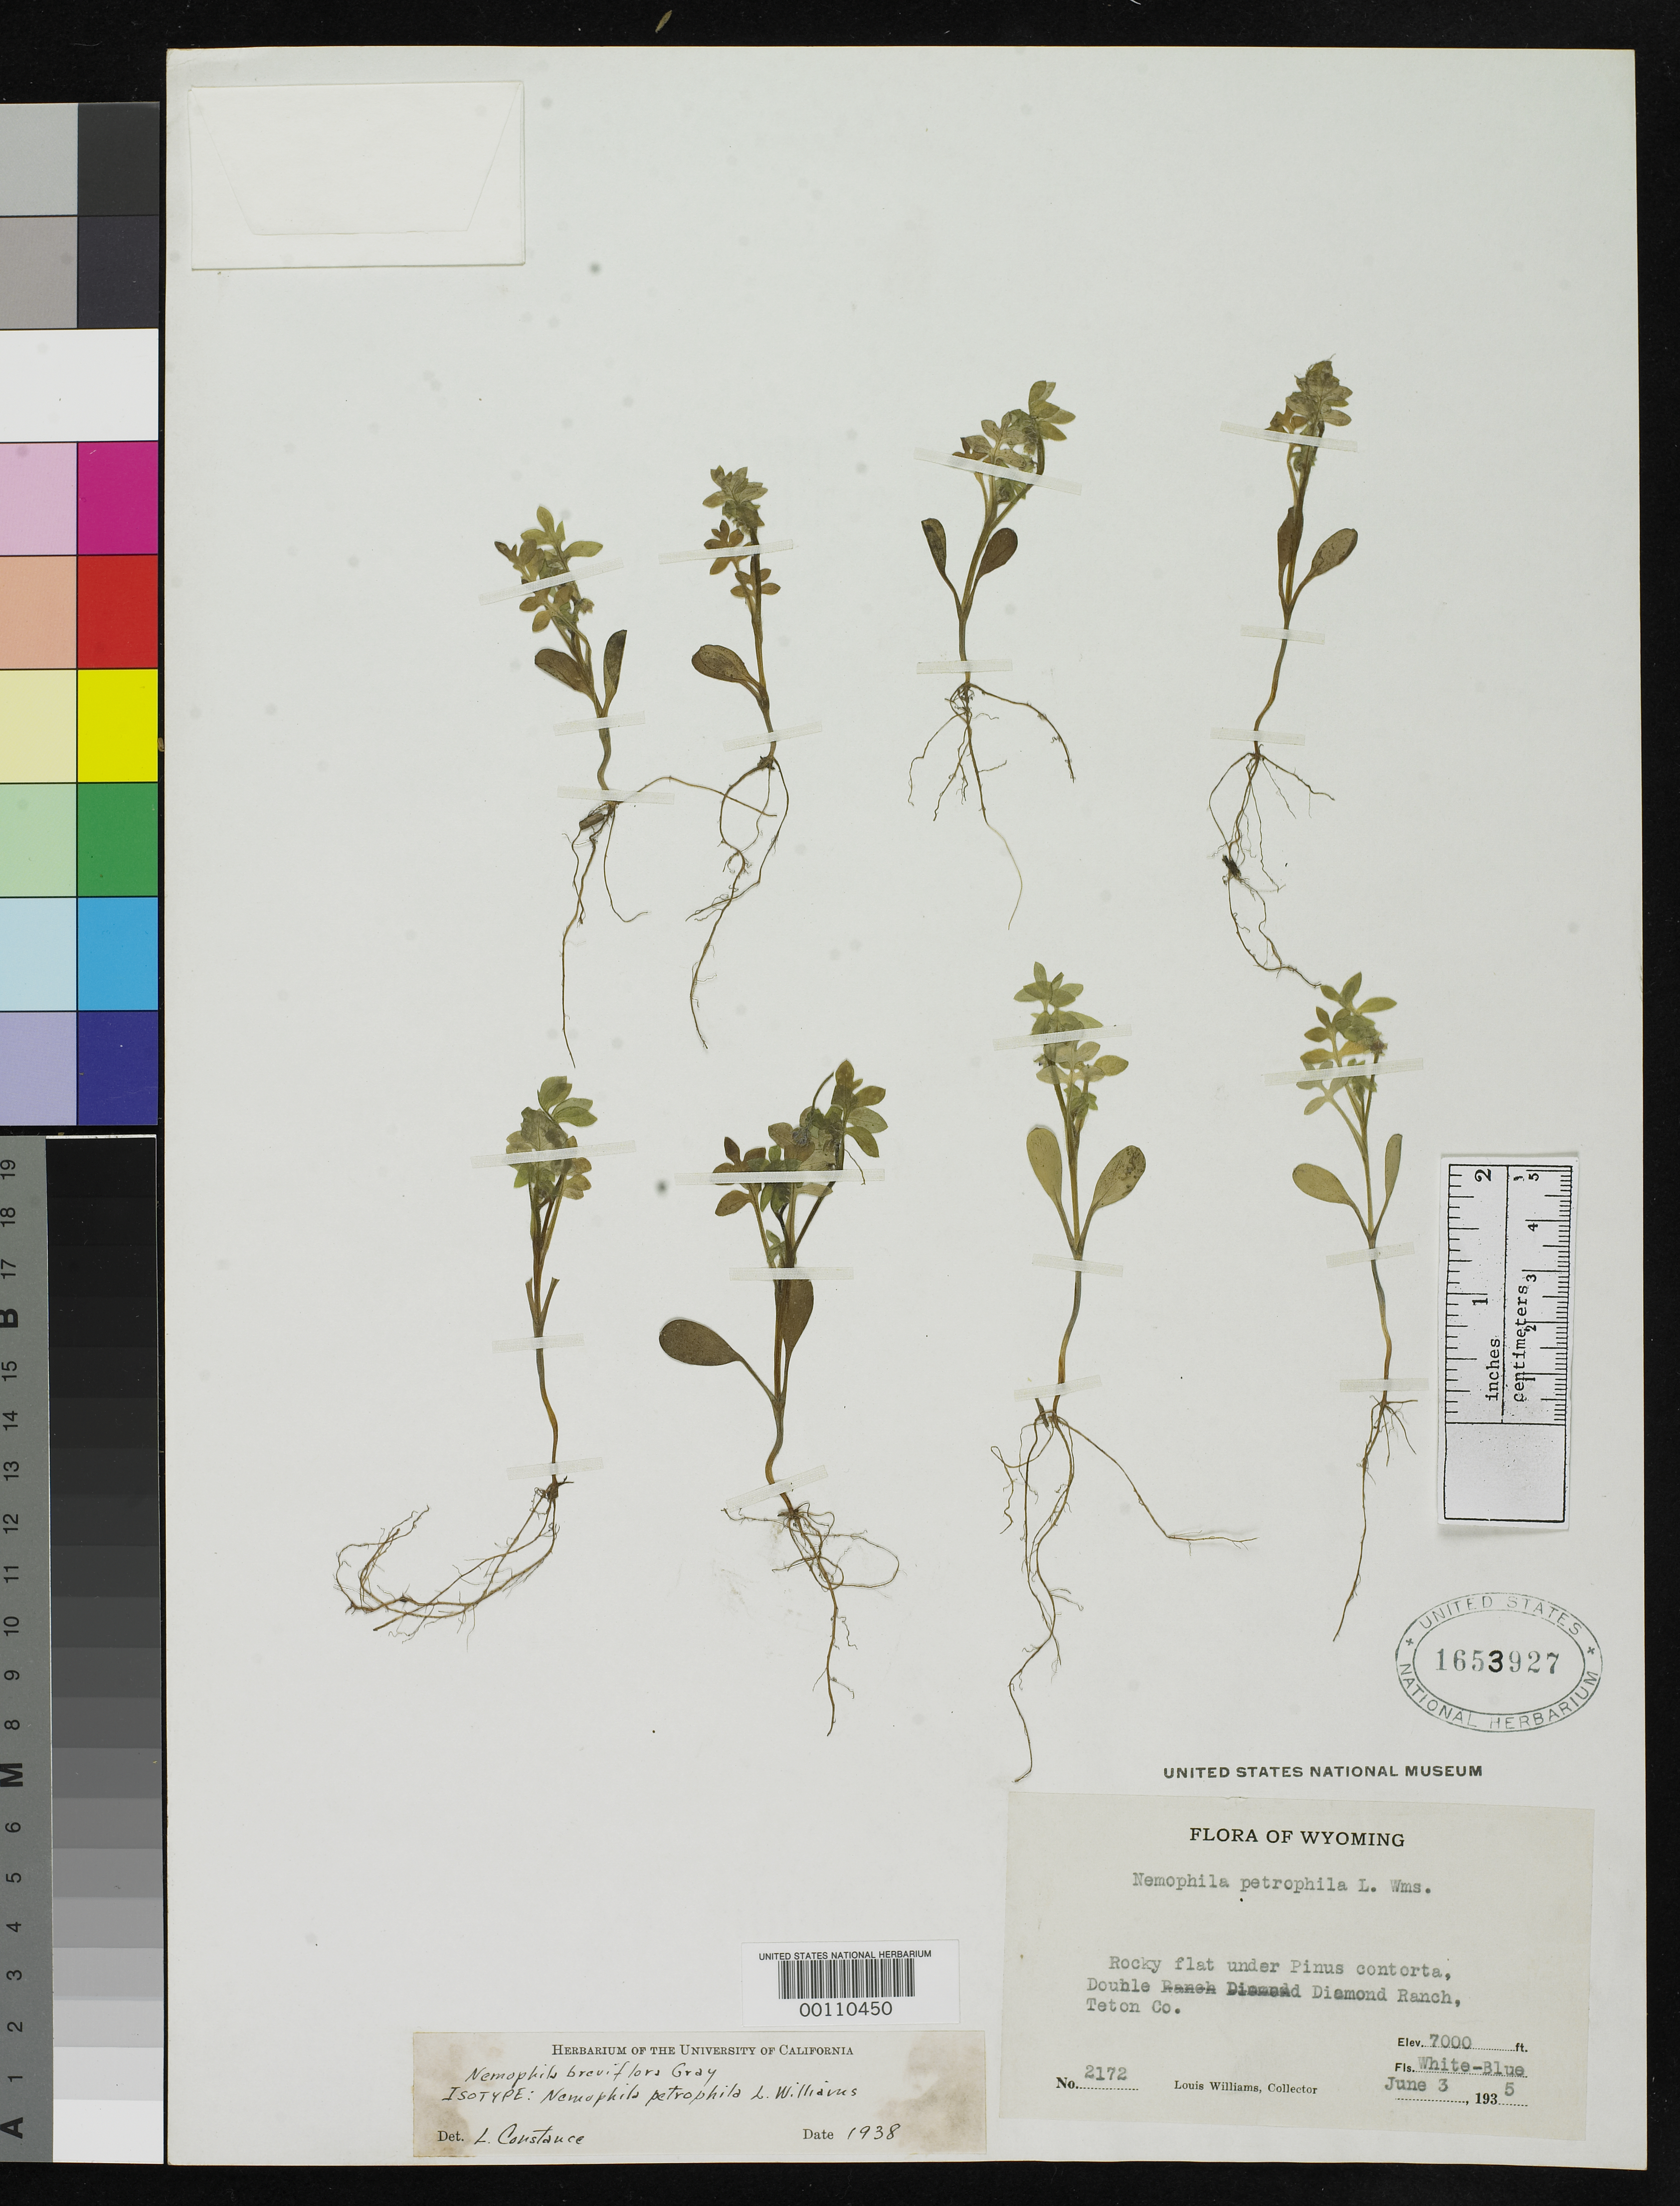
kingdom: Plantae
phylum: Tracheophyta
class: Magnoliopsida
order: Boraginales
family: Hydrophyllaceae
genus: Nemophila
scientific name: Nemophila petrophila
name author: L.O. Williams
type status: Isotype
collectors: L. O. Williams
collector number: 2172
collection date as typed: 03 Jun 1935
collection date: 1935-06-03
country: United States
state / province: Wyoming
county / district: Teton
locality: Double Diamond Ranch; alt. 7000 ft.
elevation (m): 2134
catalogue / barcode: US 1653927